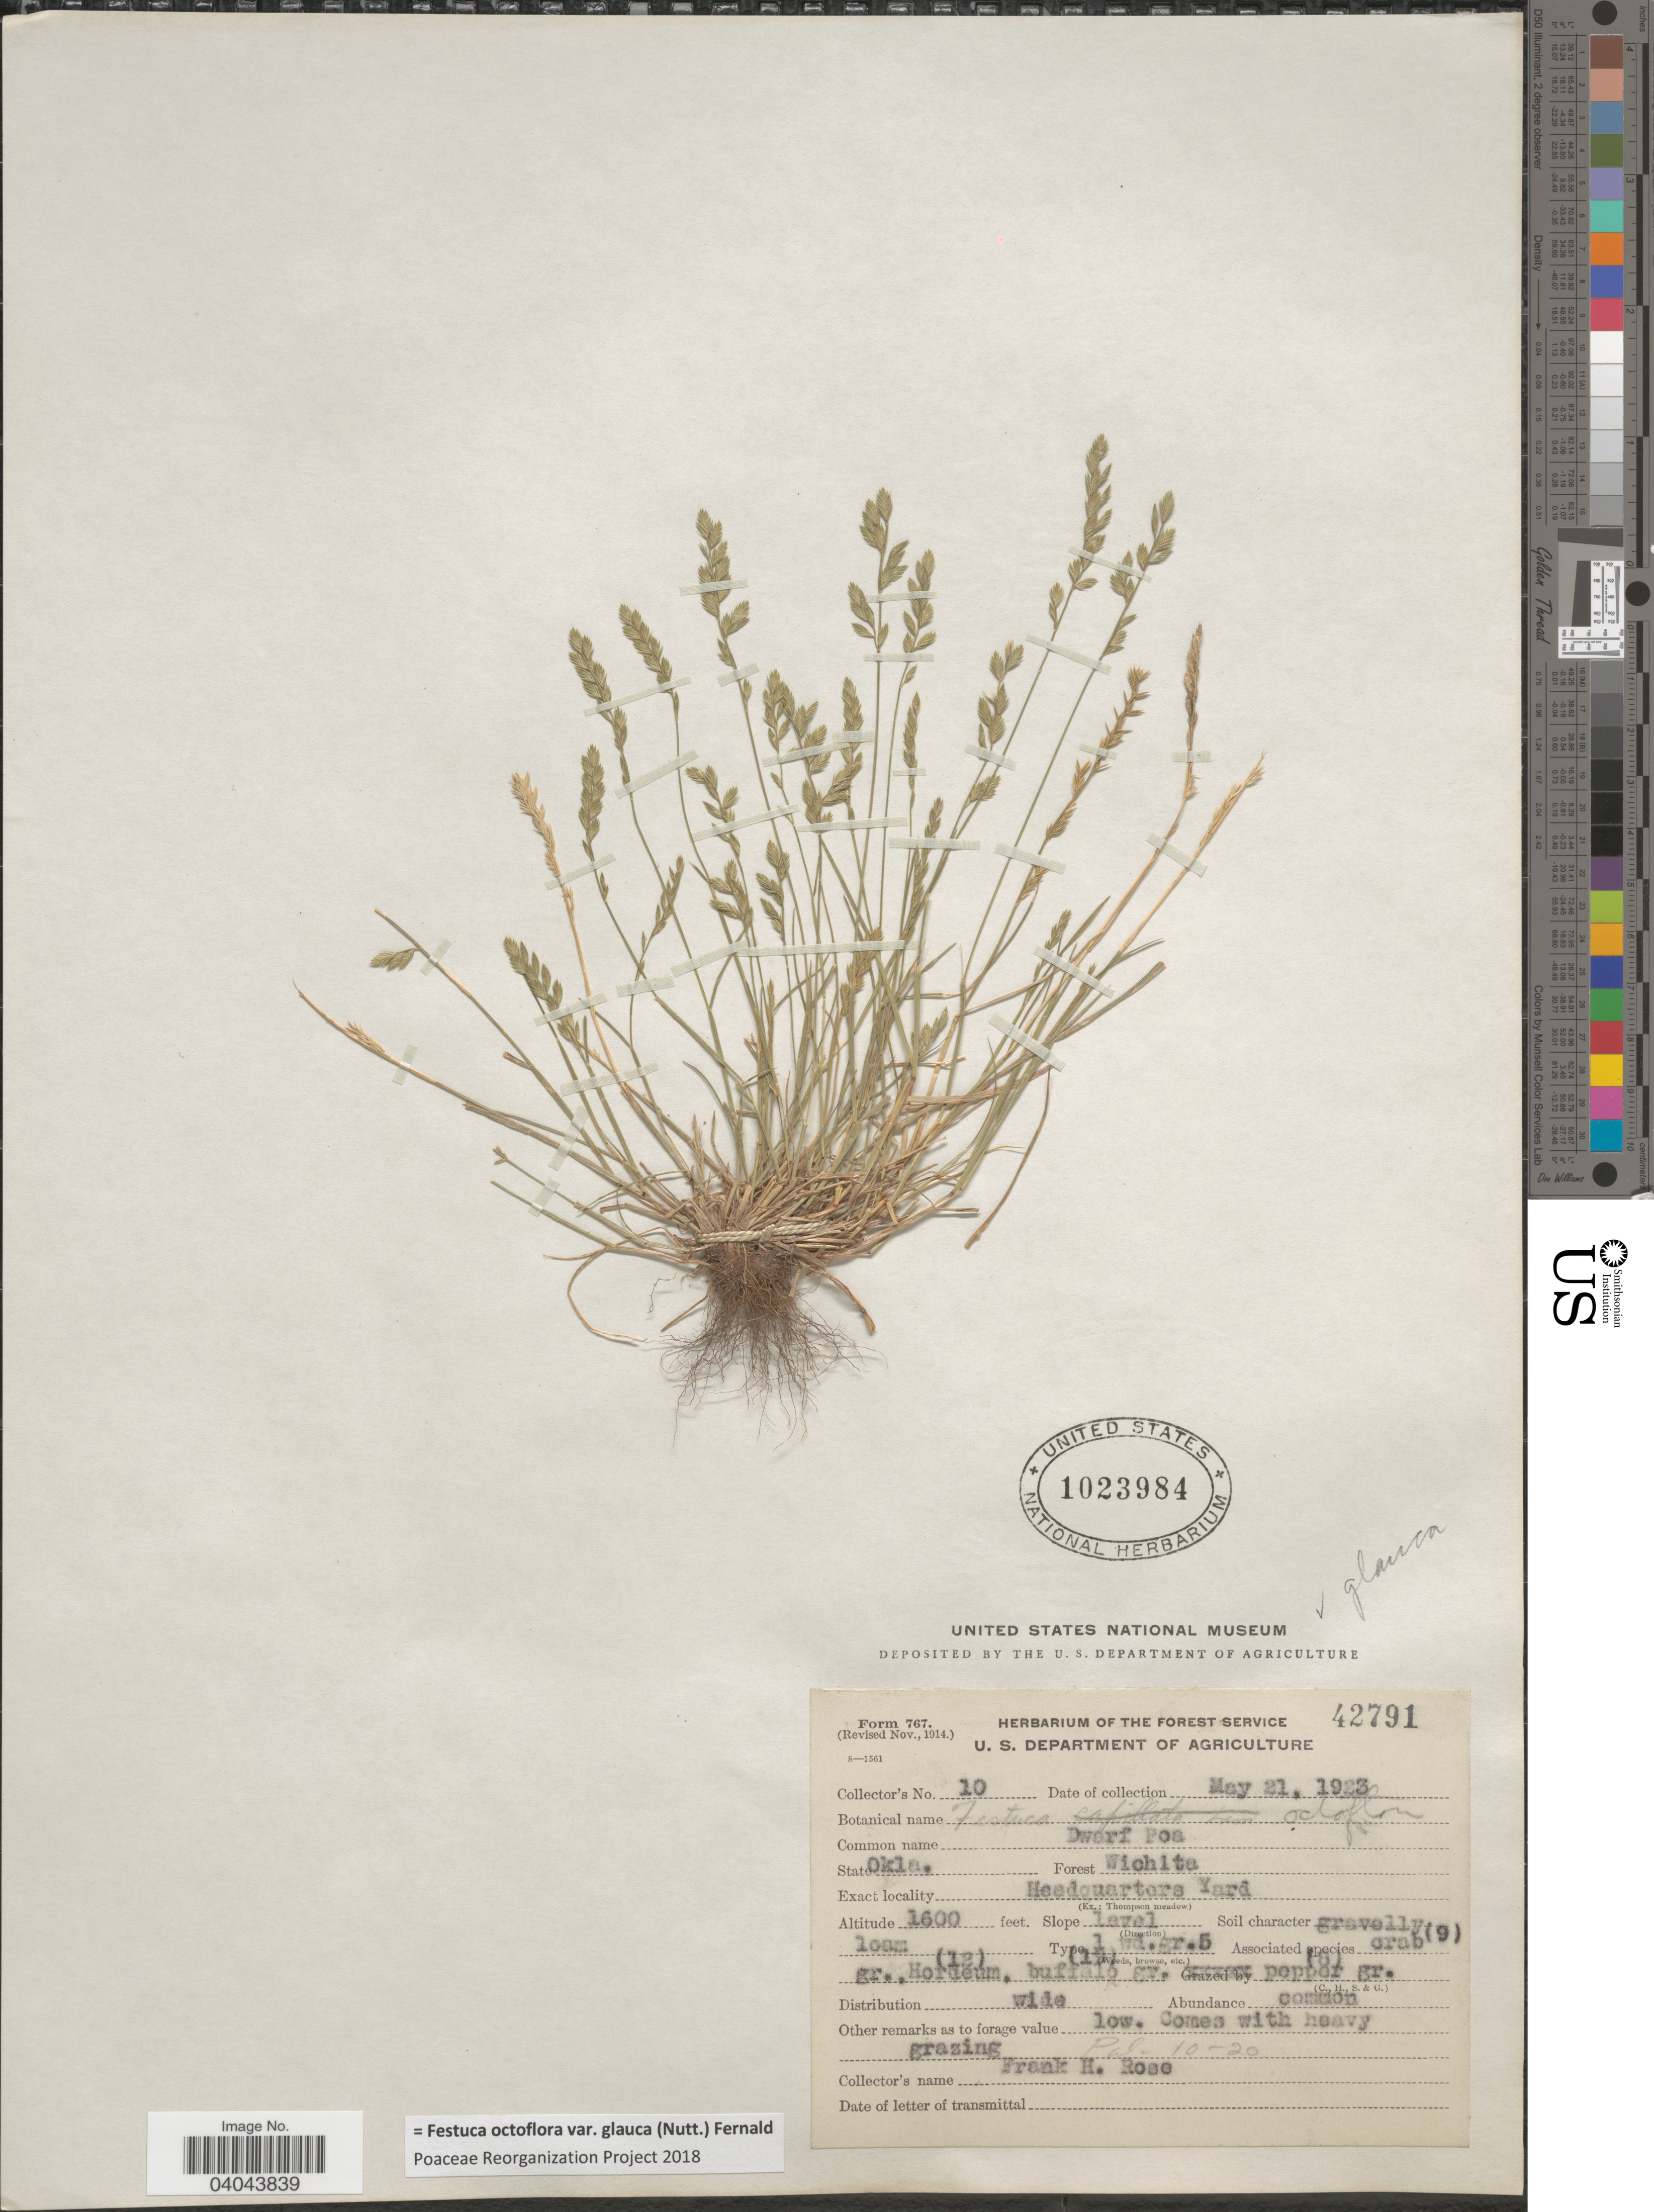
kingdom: Plantae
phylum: Tracheophyta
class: Liliopsida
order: Poales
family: Poaceae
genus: Festuca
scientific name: Festuca octoflora var. glauca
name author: (Nutt.) Fernald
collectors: F. H. Rose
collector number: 10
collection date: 1923-05-21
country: United States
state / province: Oklahoma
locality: Forest Wichita. Headquarters Yard.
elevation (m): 488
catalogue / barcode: US 1023984